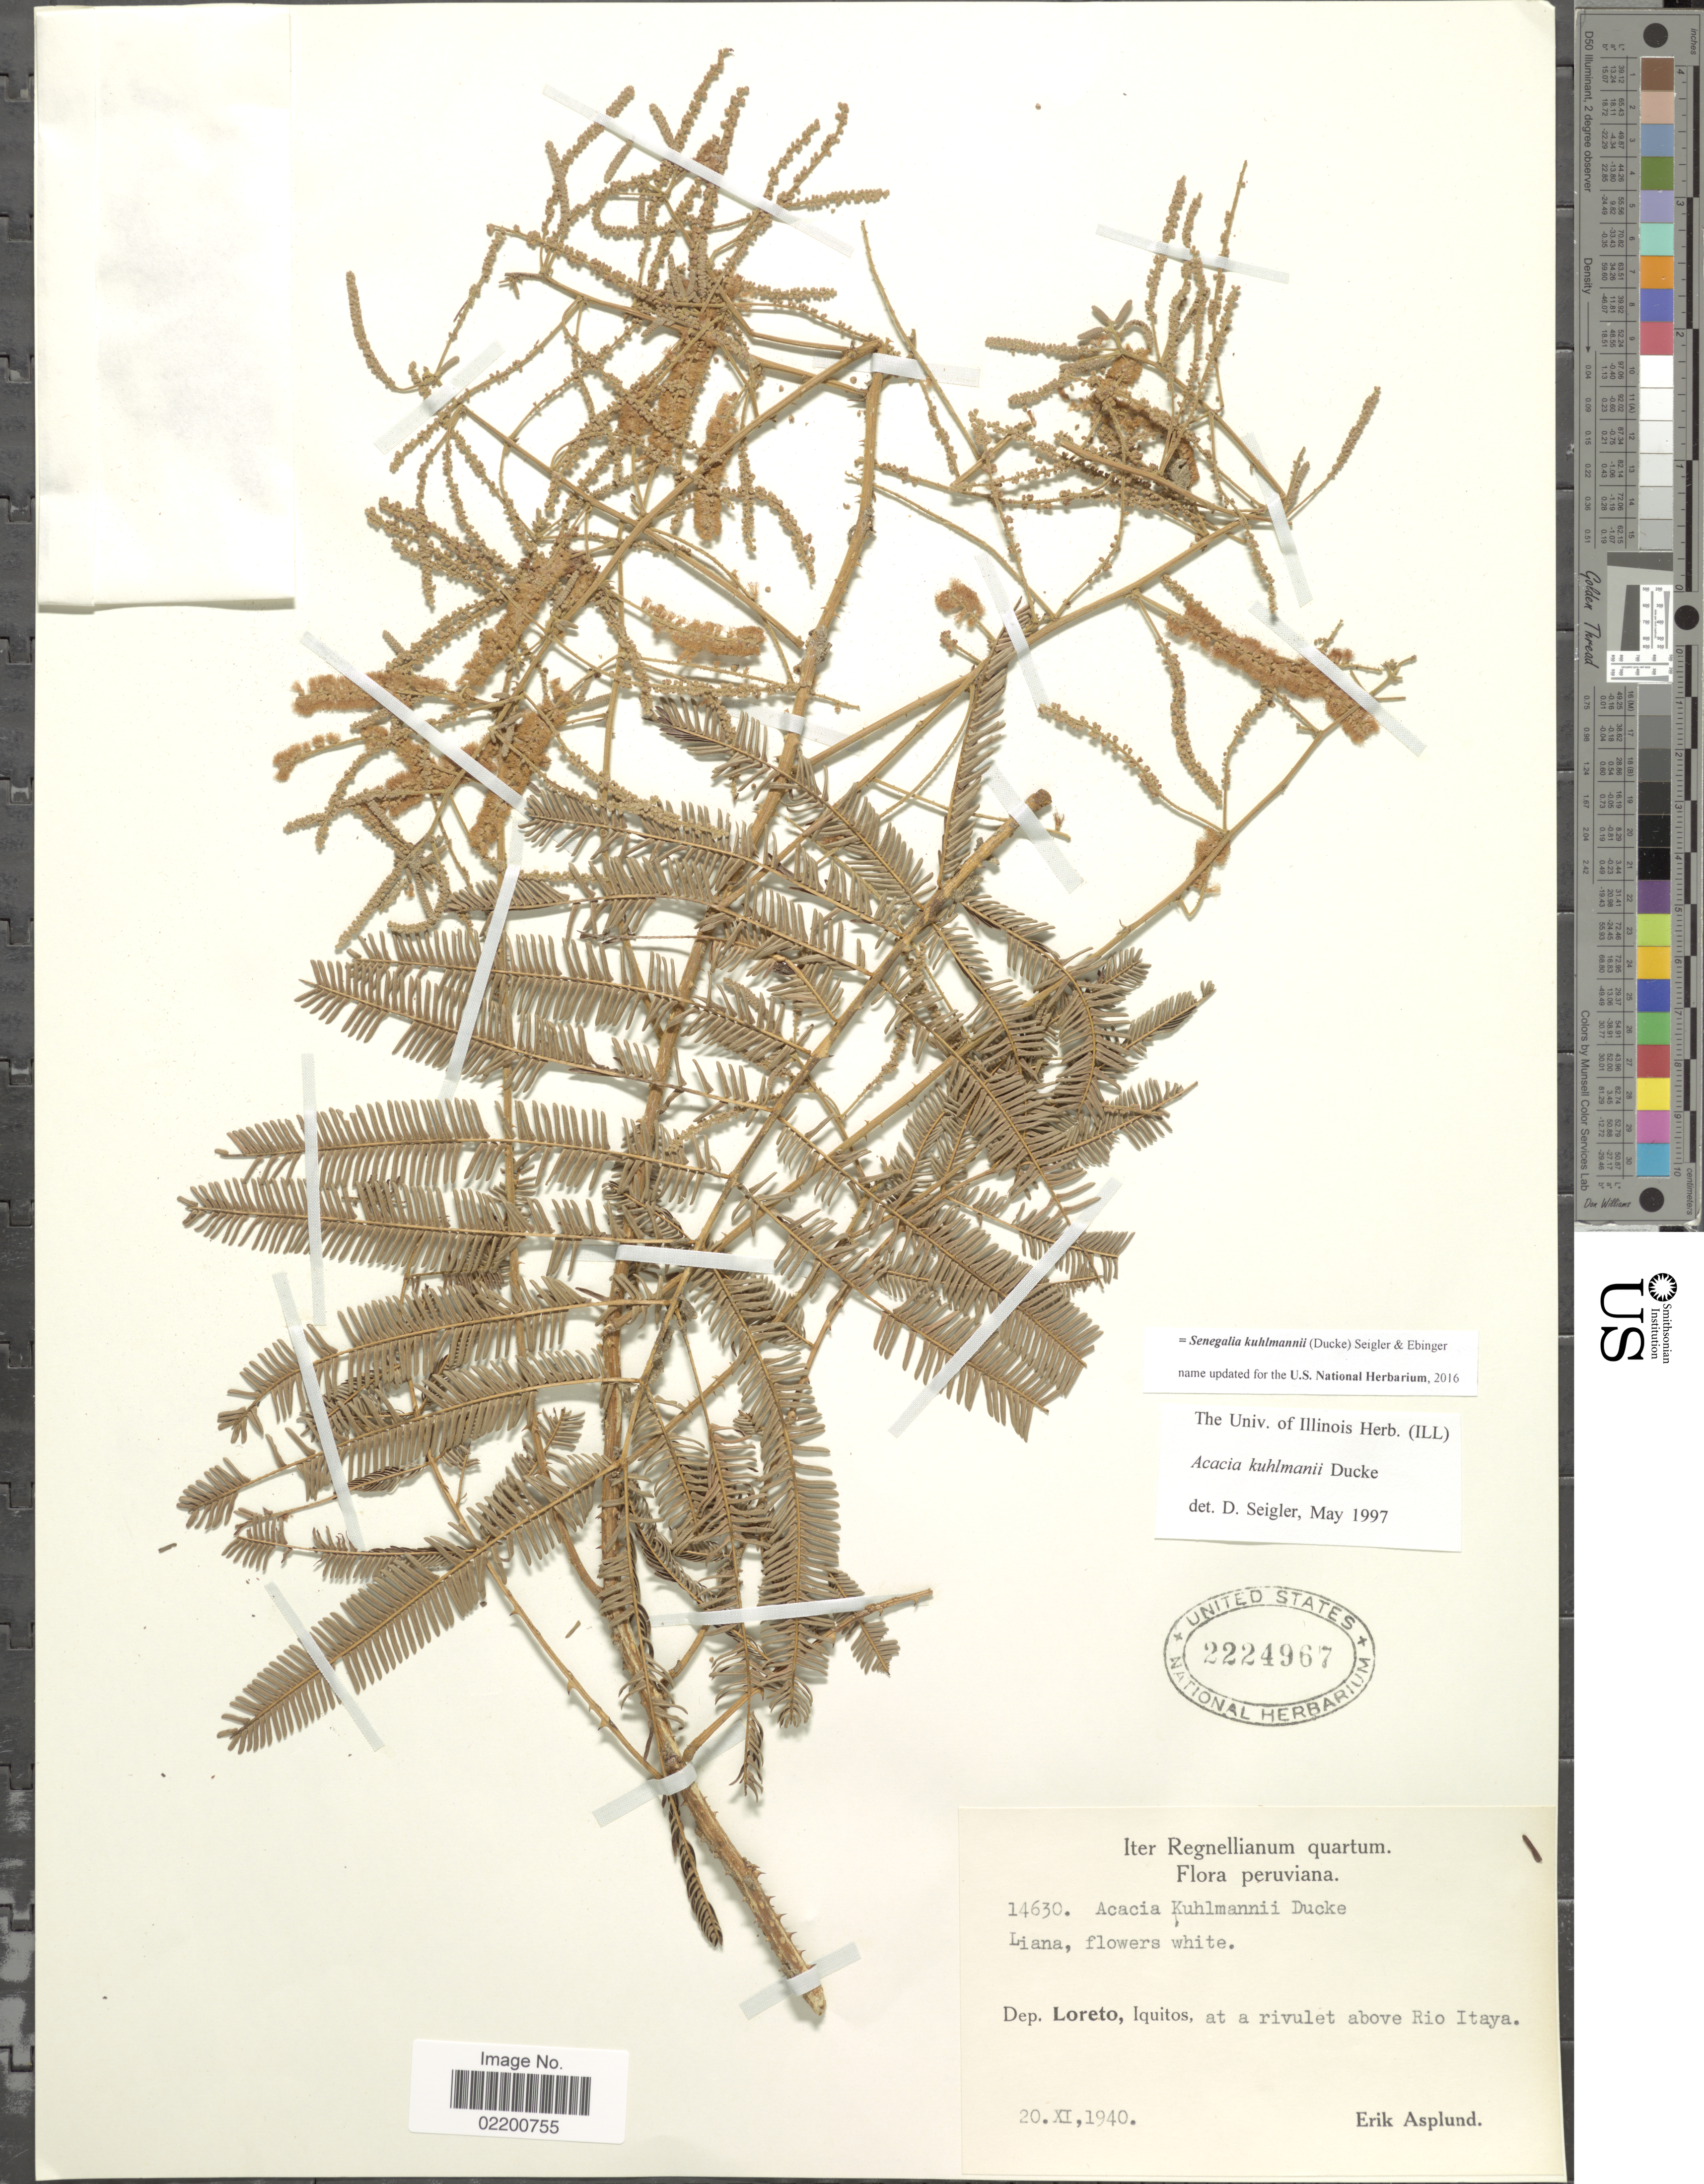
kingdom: Plantae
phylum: Tracheophyta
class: Magnoliopsida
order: Fabales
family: Fabaceae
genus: Senegalia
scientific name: Senegalia kuhlmannii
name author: (Ducke) Seigler & Ebinger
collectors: E. Asplund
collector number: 14630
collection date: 1940-11-20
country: Peru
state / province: Loreto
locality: Dep. Loreto, Iquitos, at a rivulet above Rio Itaya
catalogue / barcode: US 2224967